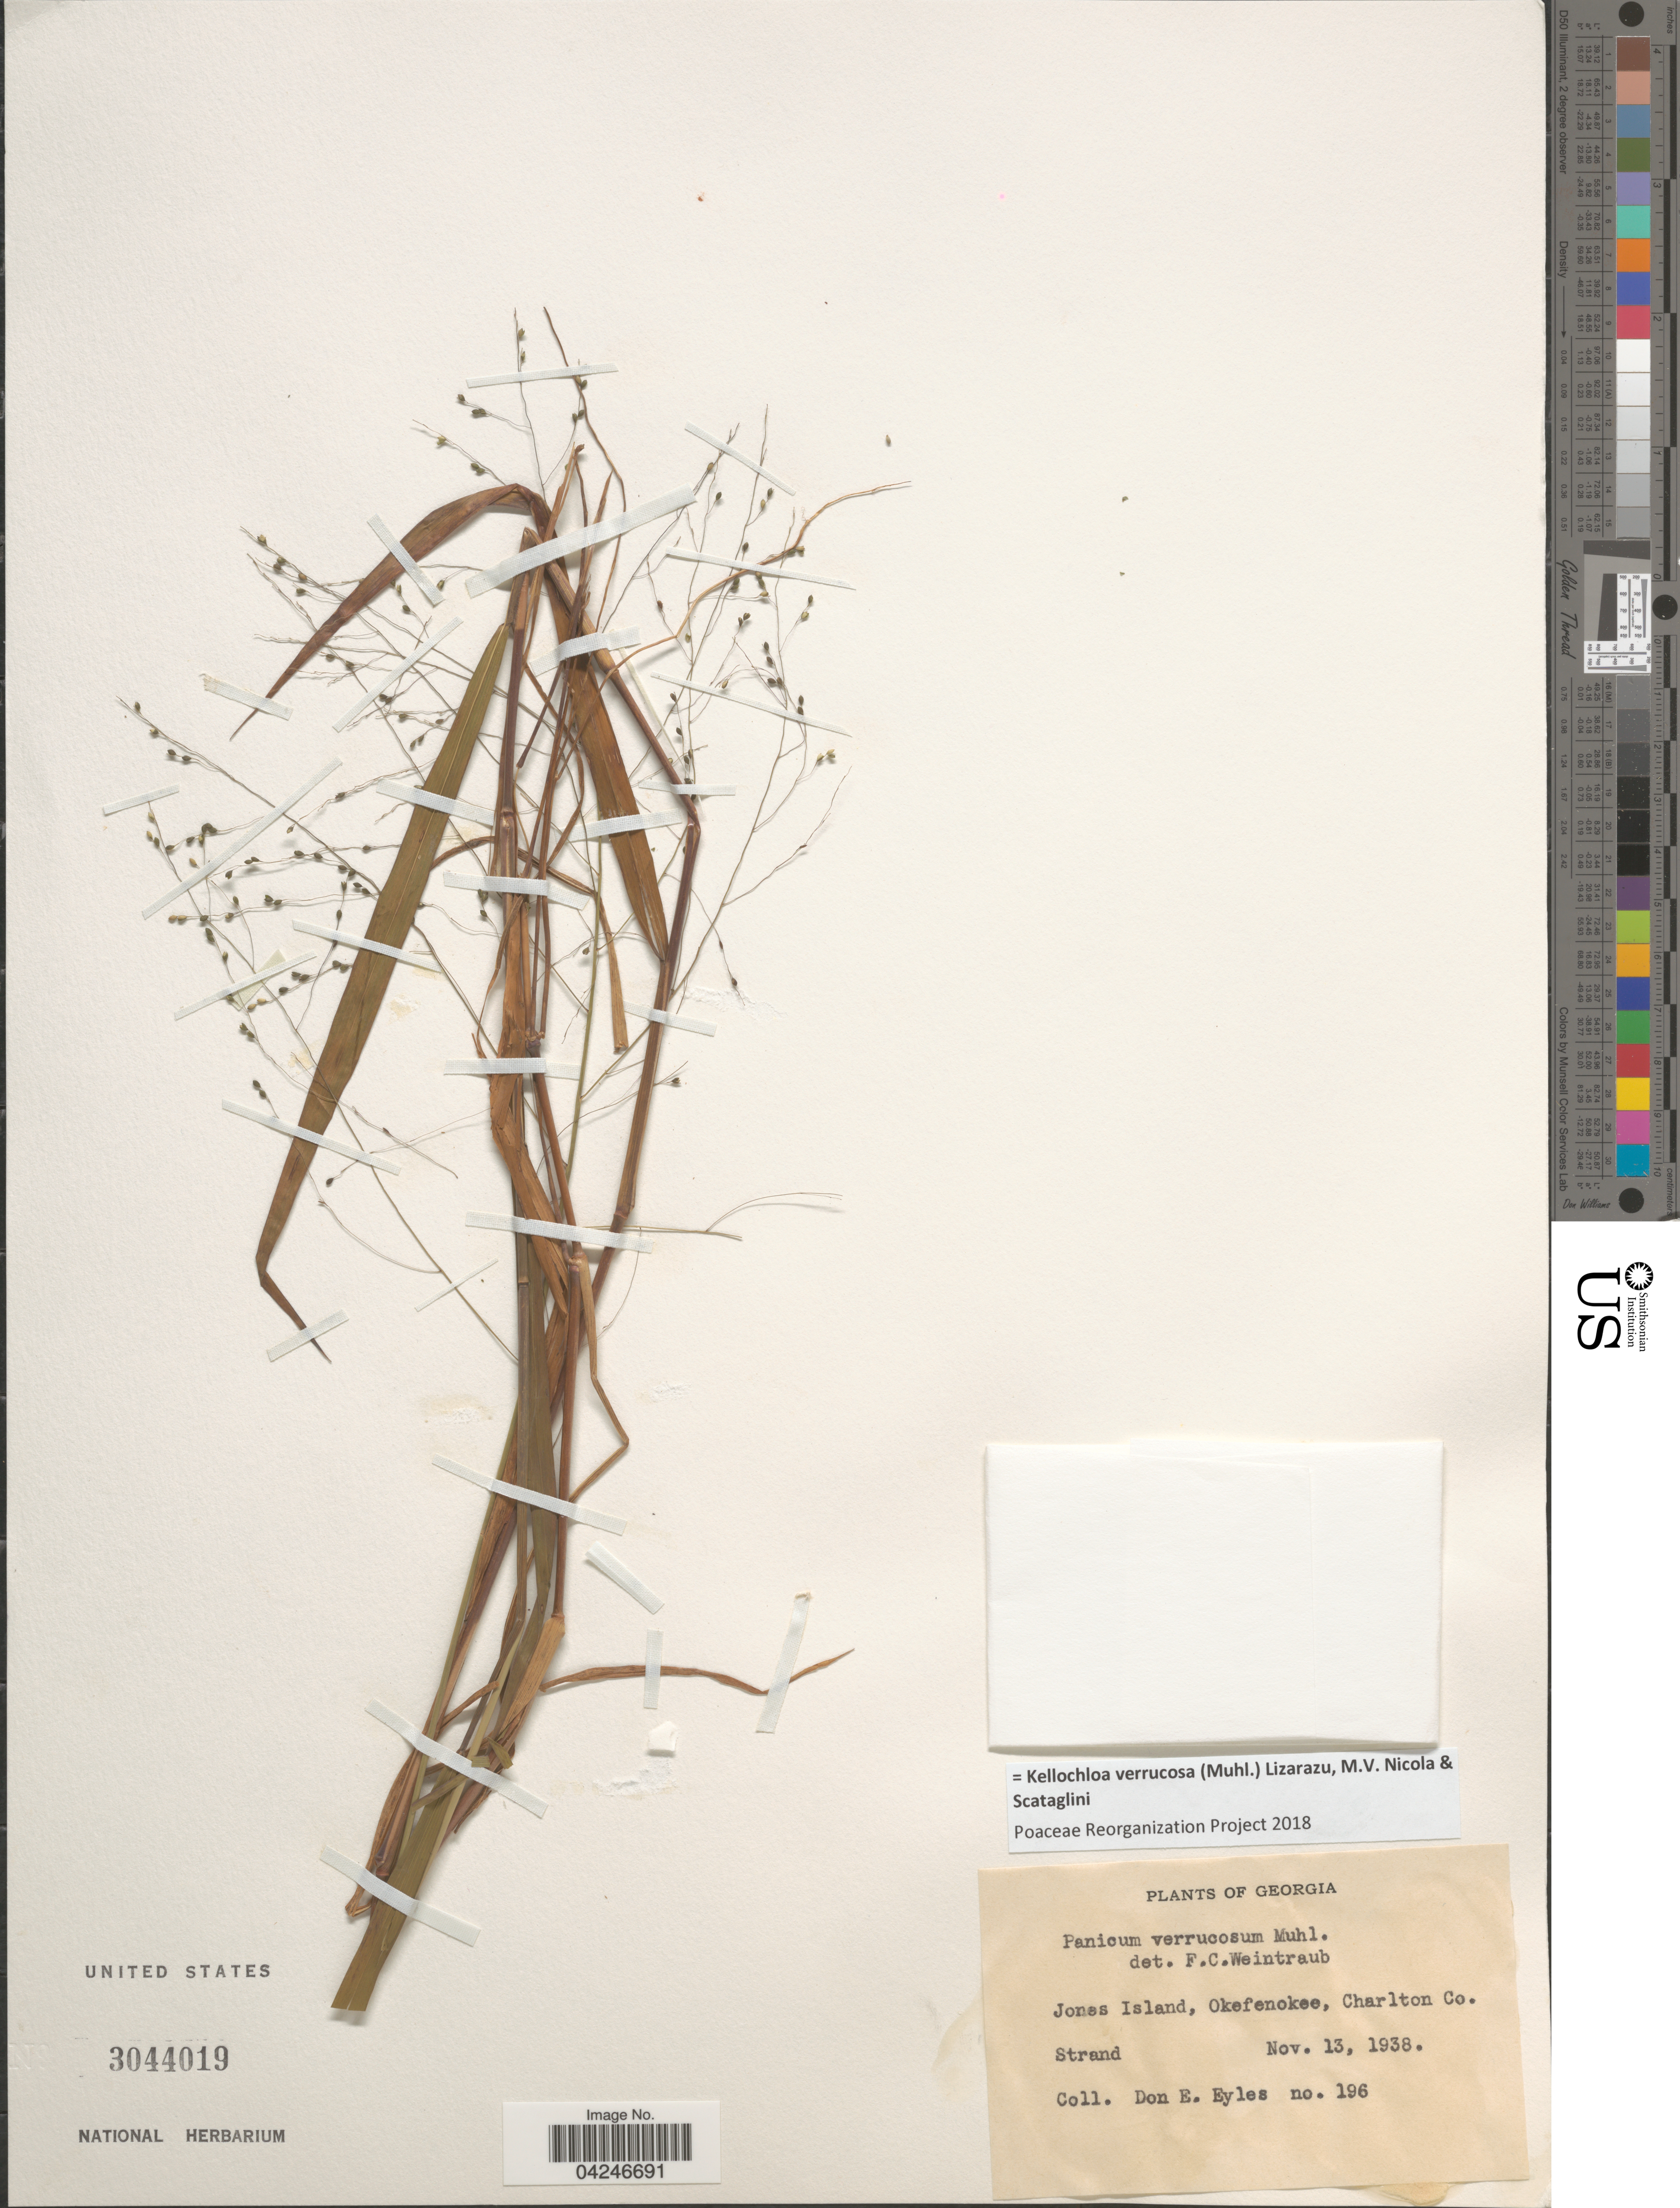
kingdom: Plantae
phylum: Tracheophyta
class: Liliopsida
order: Poales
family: Poaceae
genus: Kellochloa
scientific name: Kellochloa verrucosa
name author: (Muhl.) Lizarazu et al.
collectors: D. Eyles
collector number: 196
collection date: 1938-11-13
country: United States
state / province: Georgia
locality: Jones Island, Okefenokee, Charlton Co.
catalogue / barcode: US 3044019